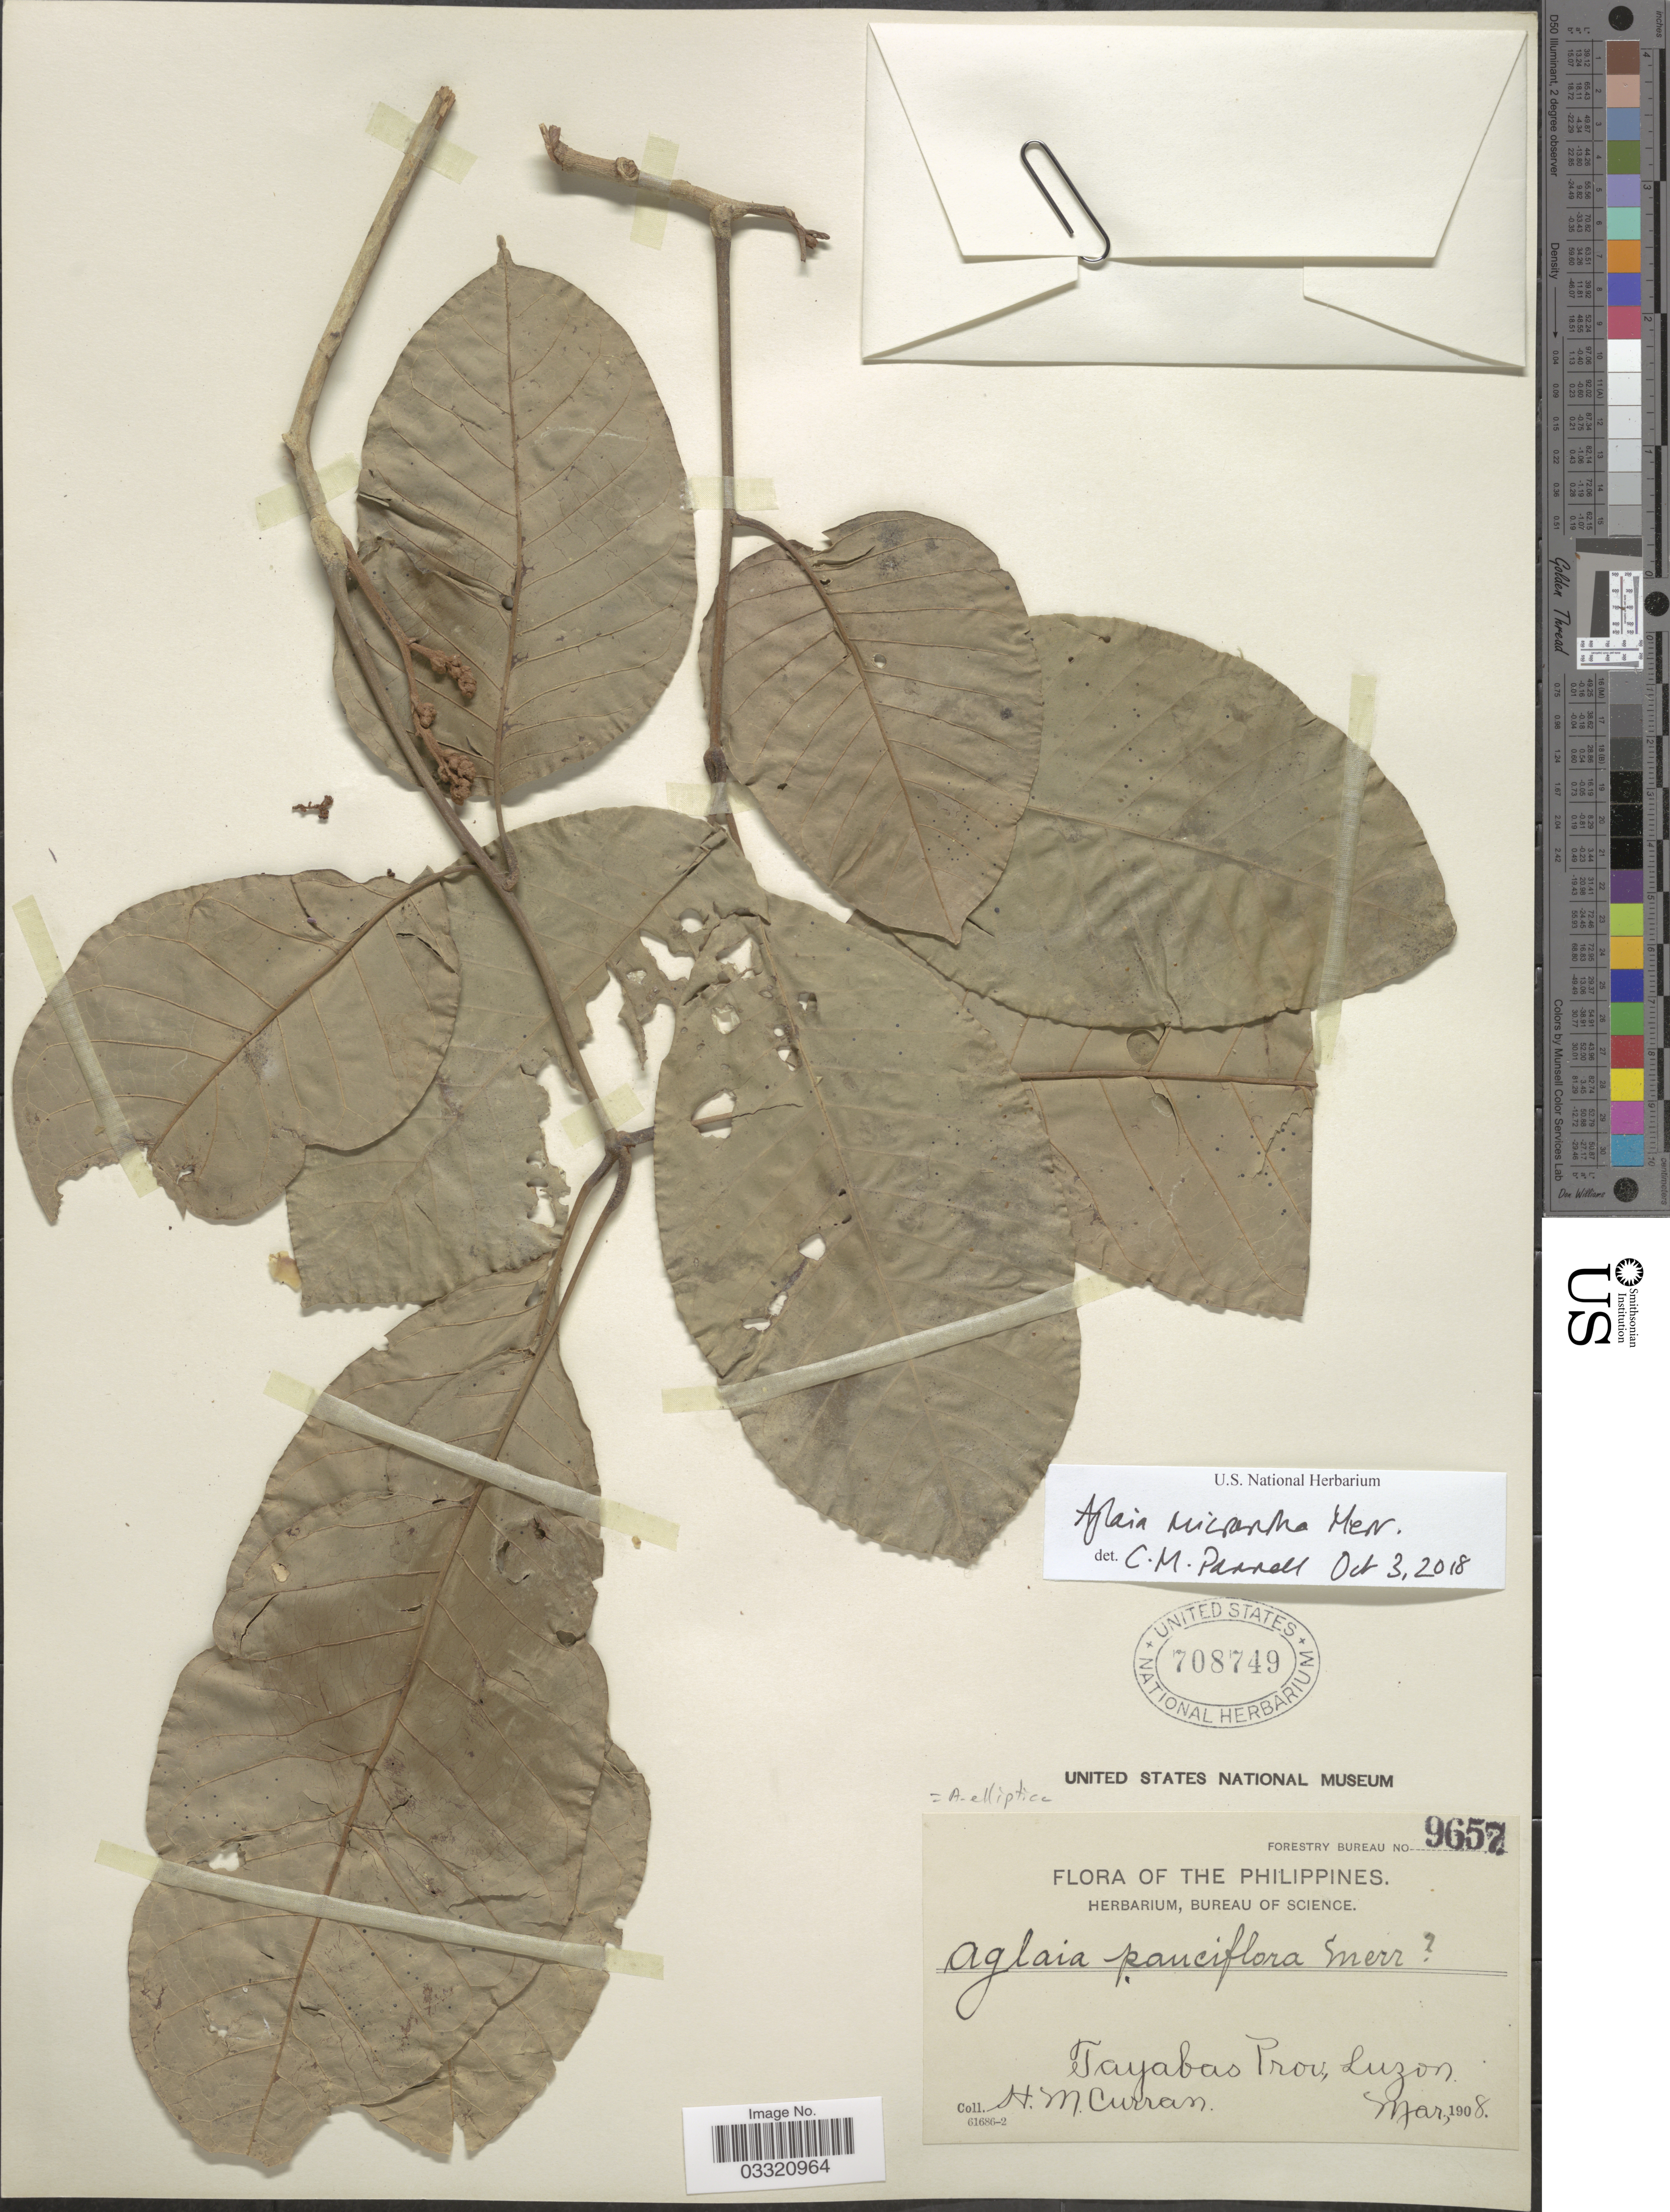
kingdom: Plantae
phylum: Tracheophyta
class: Magnoliopsida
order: Sapindales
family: Meliaceae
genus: Aglaia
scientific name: Aglaia micrantha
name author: Merr.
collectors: H. M. Curran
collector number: Forestry Bureau 9657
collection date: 1908-03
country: Philippines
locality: Tayabas Prov, Luzon.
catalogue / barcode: US 708749